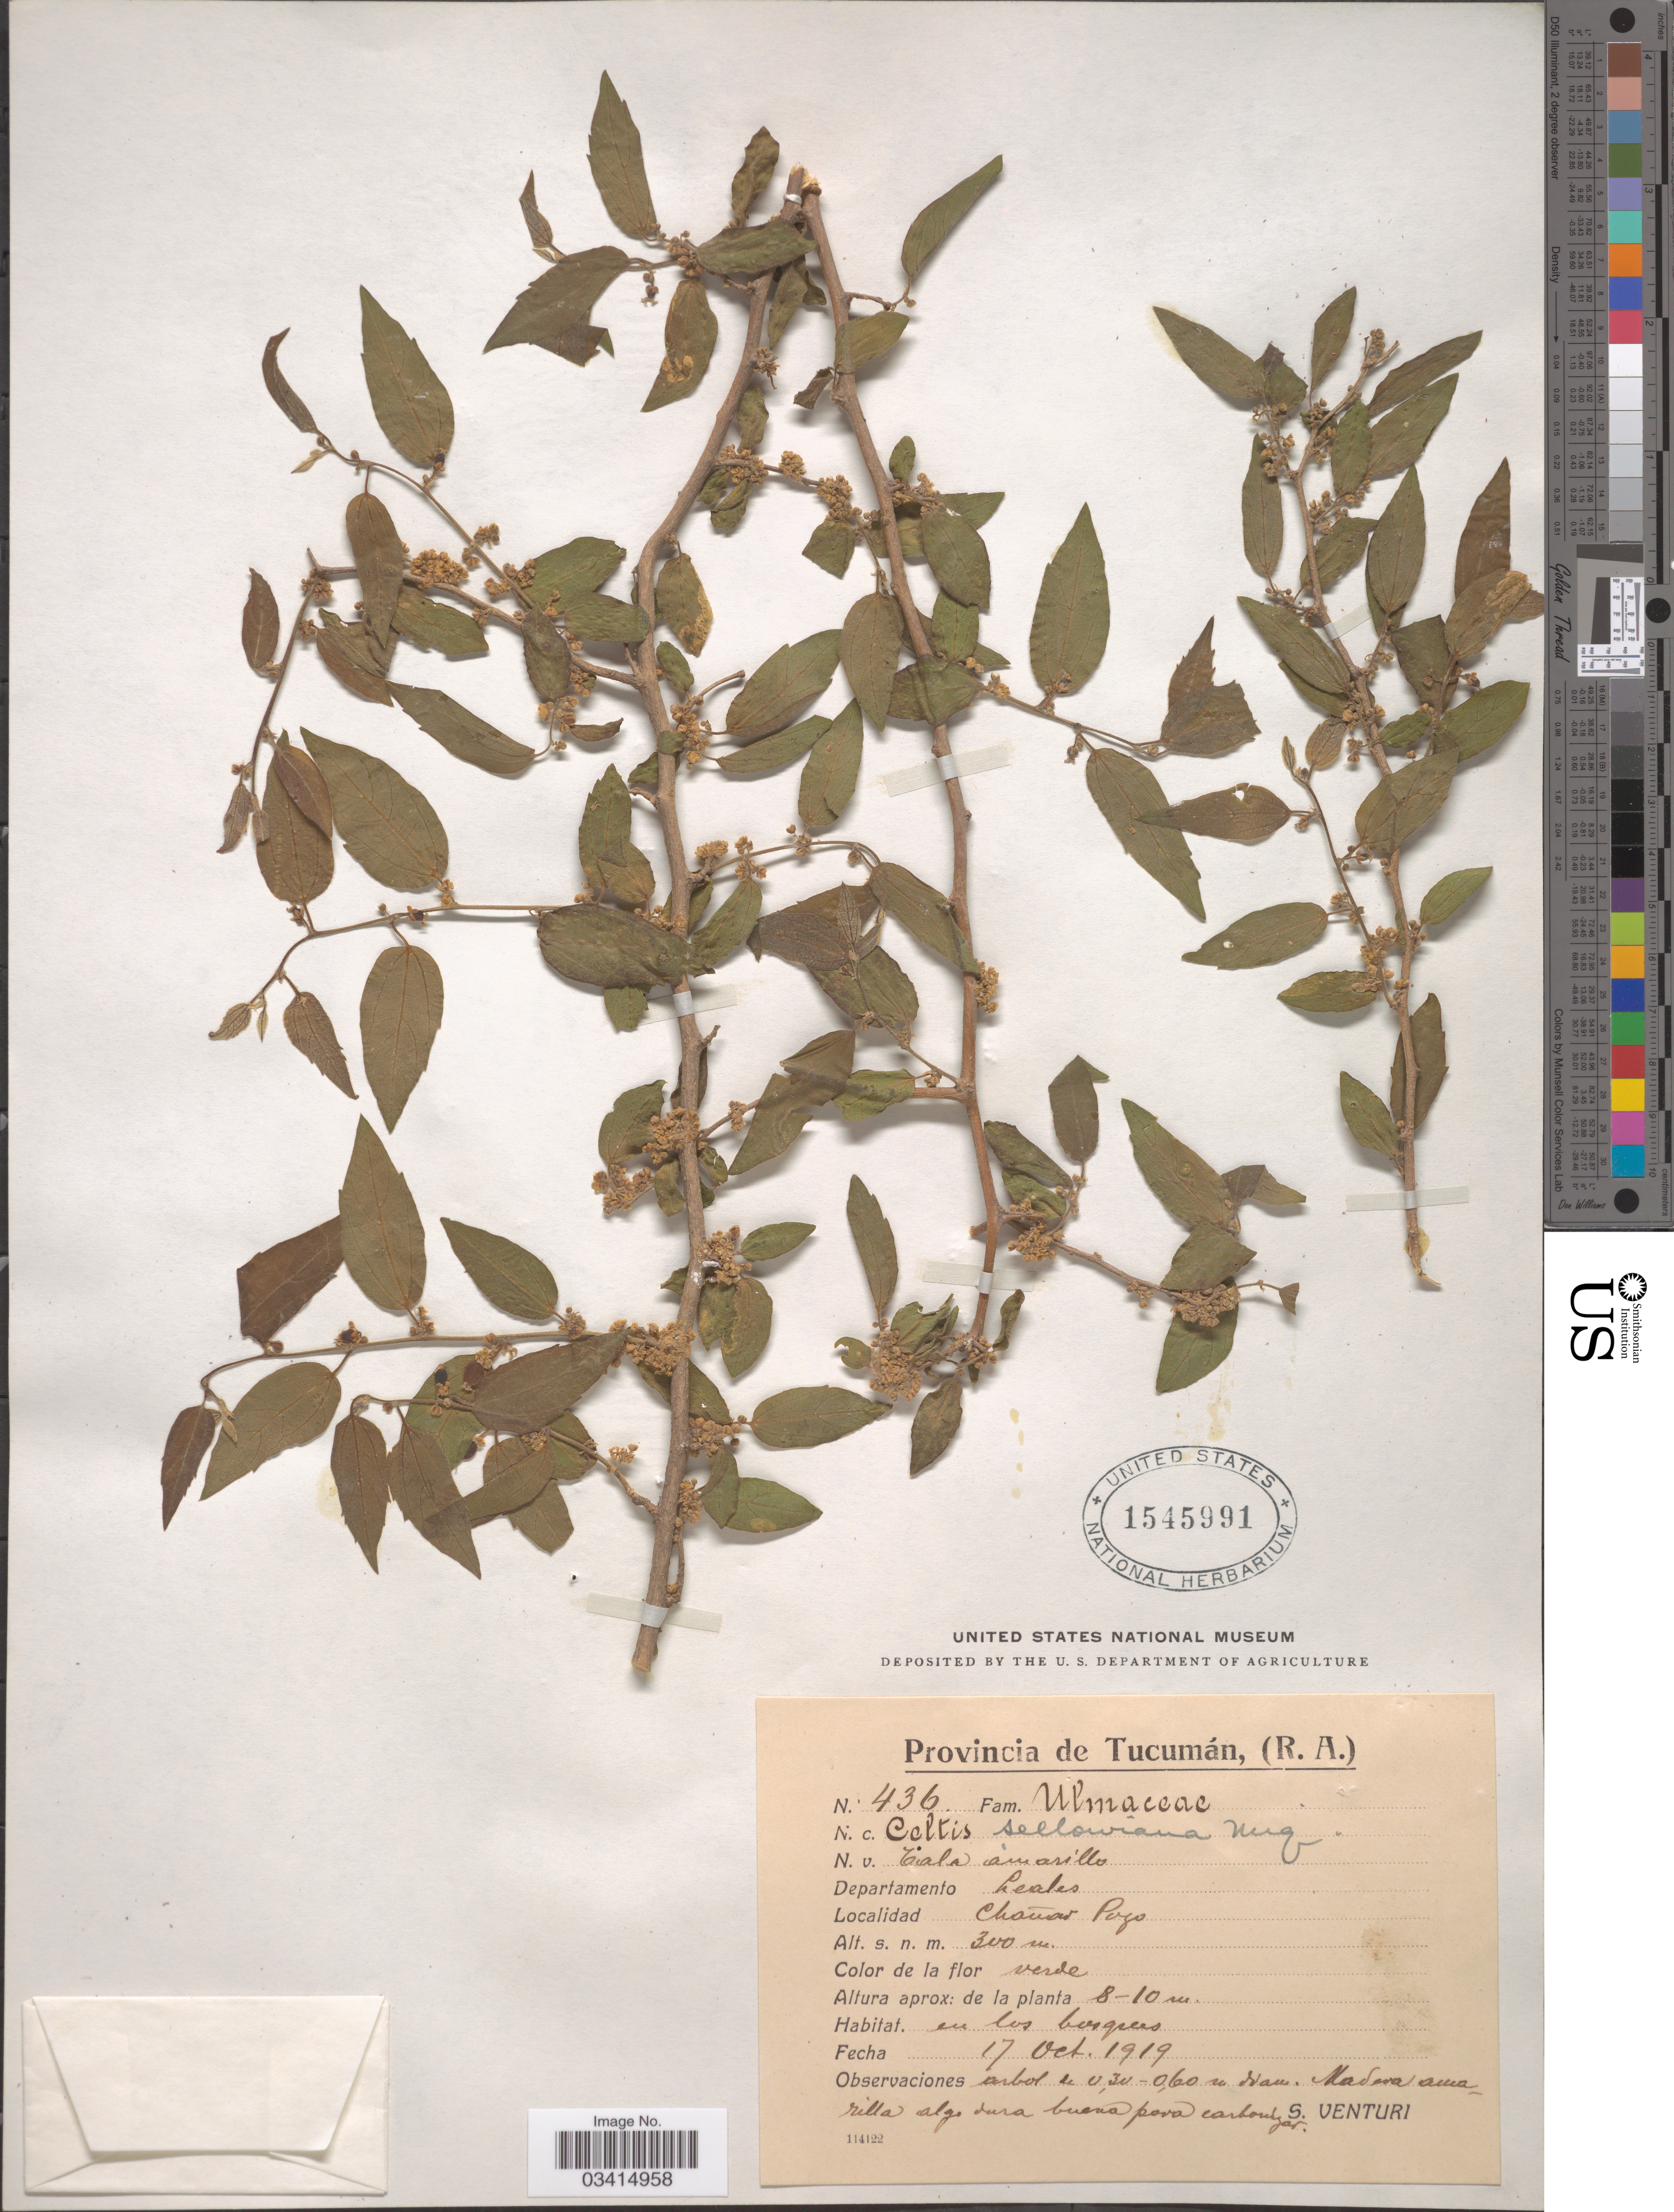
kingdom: Plantae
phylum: Tracheophyta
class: Magnoliopsida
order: Rosales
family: Cannabaceae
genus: Celtis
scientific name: Celtis spinosa var. weddelliana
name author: (Planch.) Baehni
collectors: S. Venturi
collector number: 436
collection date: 1919-10-17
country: Argentina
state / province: Tucuman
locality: Departamento Leales. Chañar Pozo.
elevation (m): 300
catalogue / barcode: US 1545991